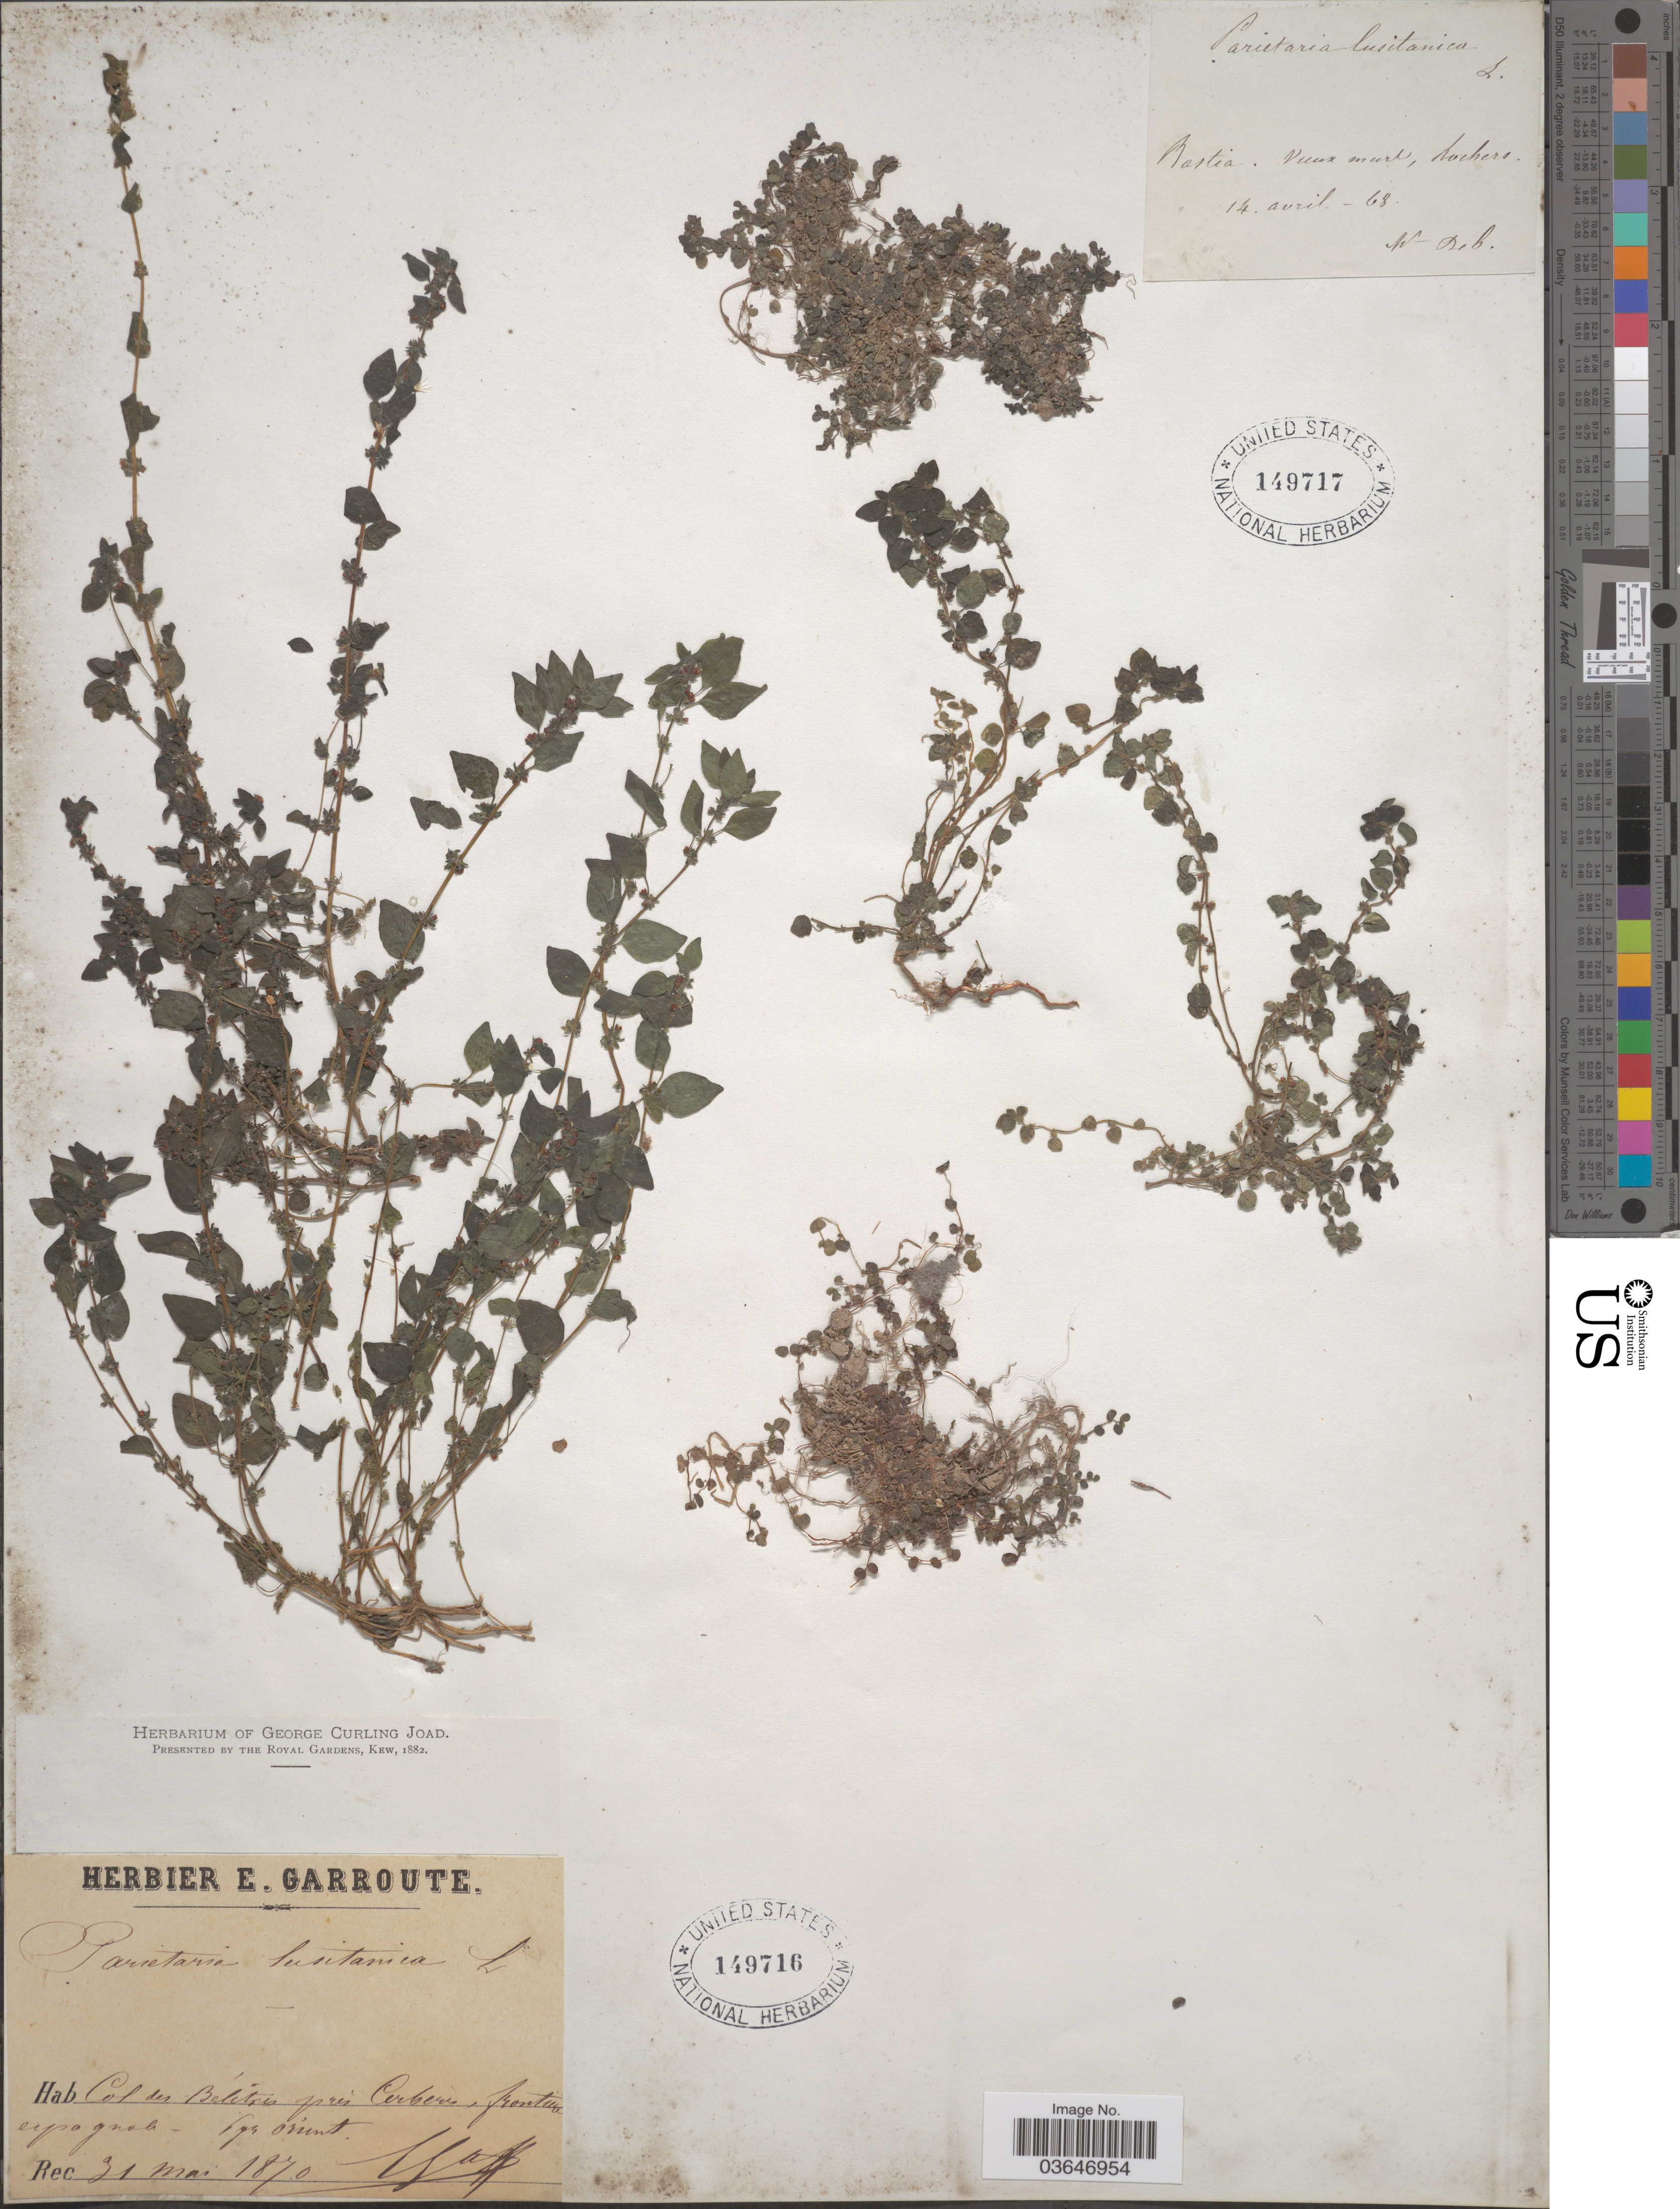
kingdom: Plantae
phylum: Tracheophyta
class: Magnoliopsida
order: Rosales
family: Urticaceae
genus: Parietaria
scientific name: Parietaria lusitanica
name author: L.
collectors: E. Garroute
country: France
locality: Col des Belitres près Cerberes, frontiere espagnole-Pyr orient.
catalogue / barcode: US 149716-2